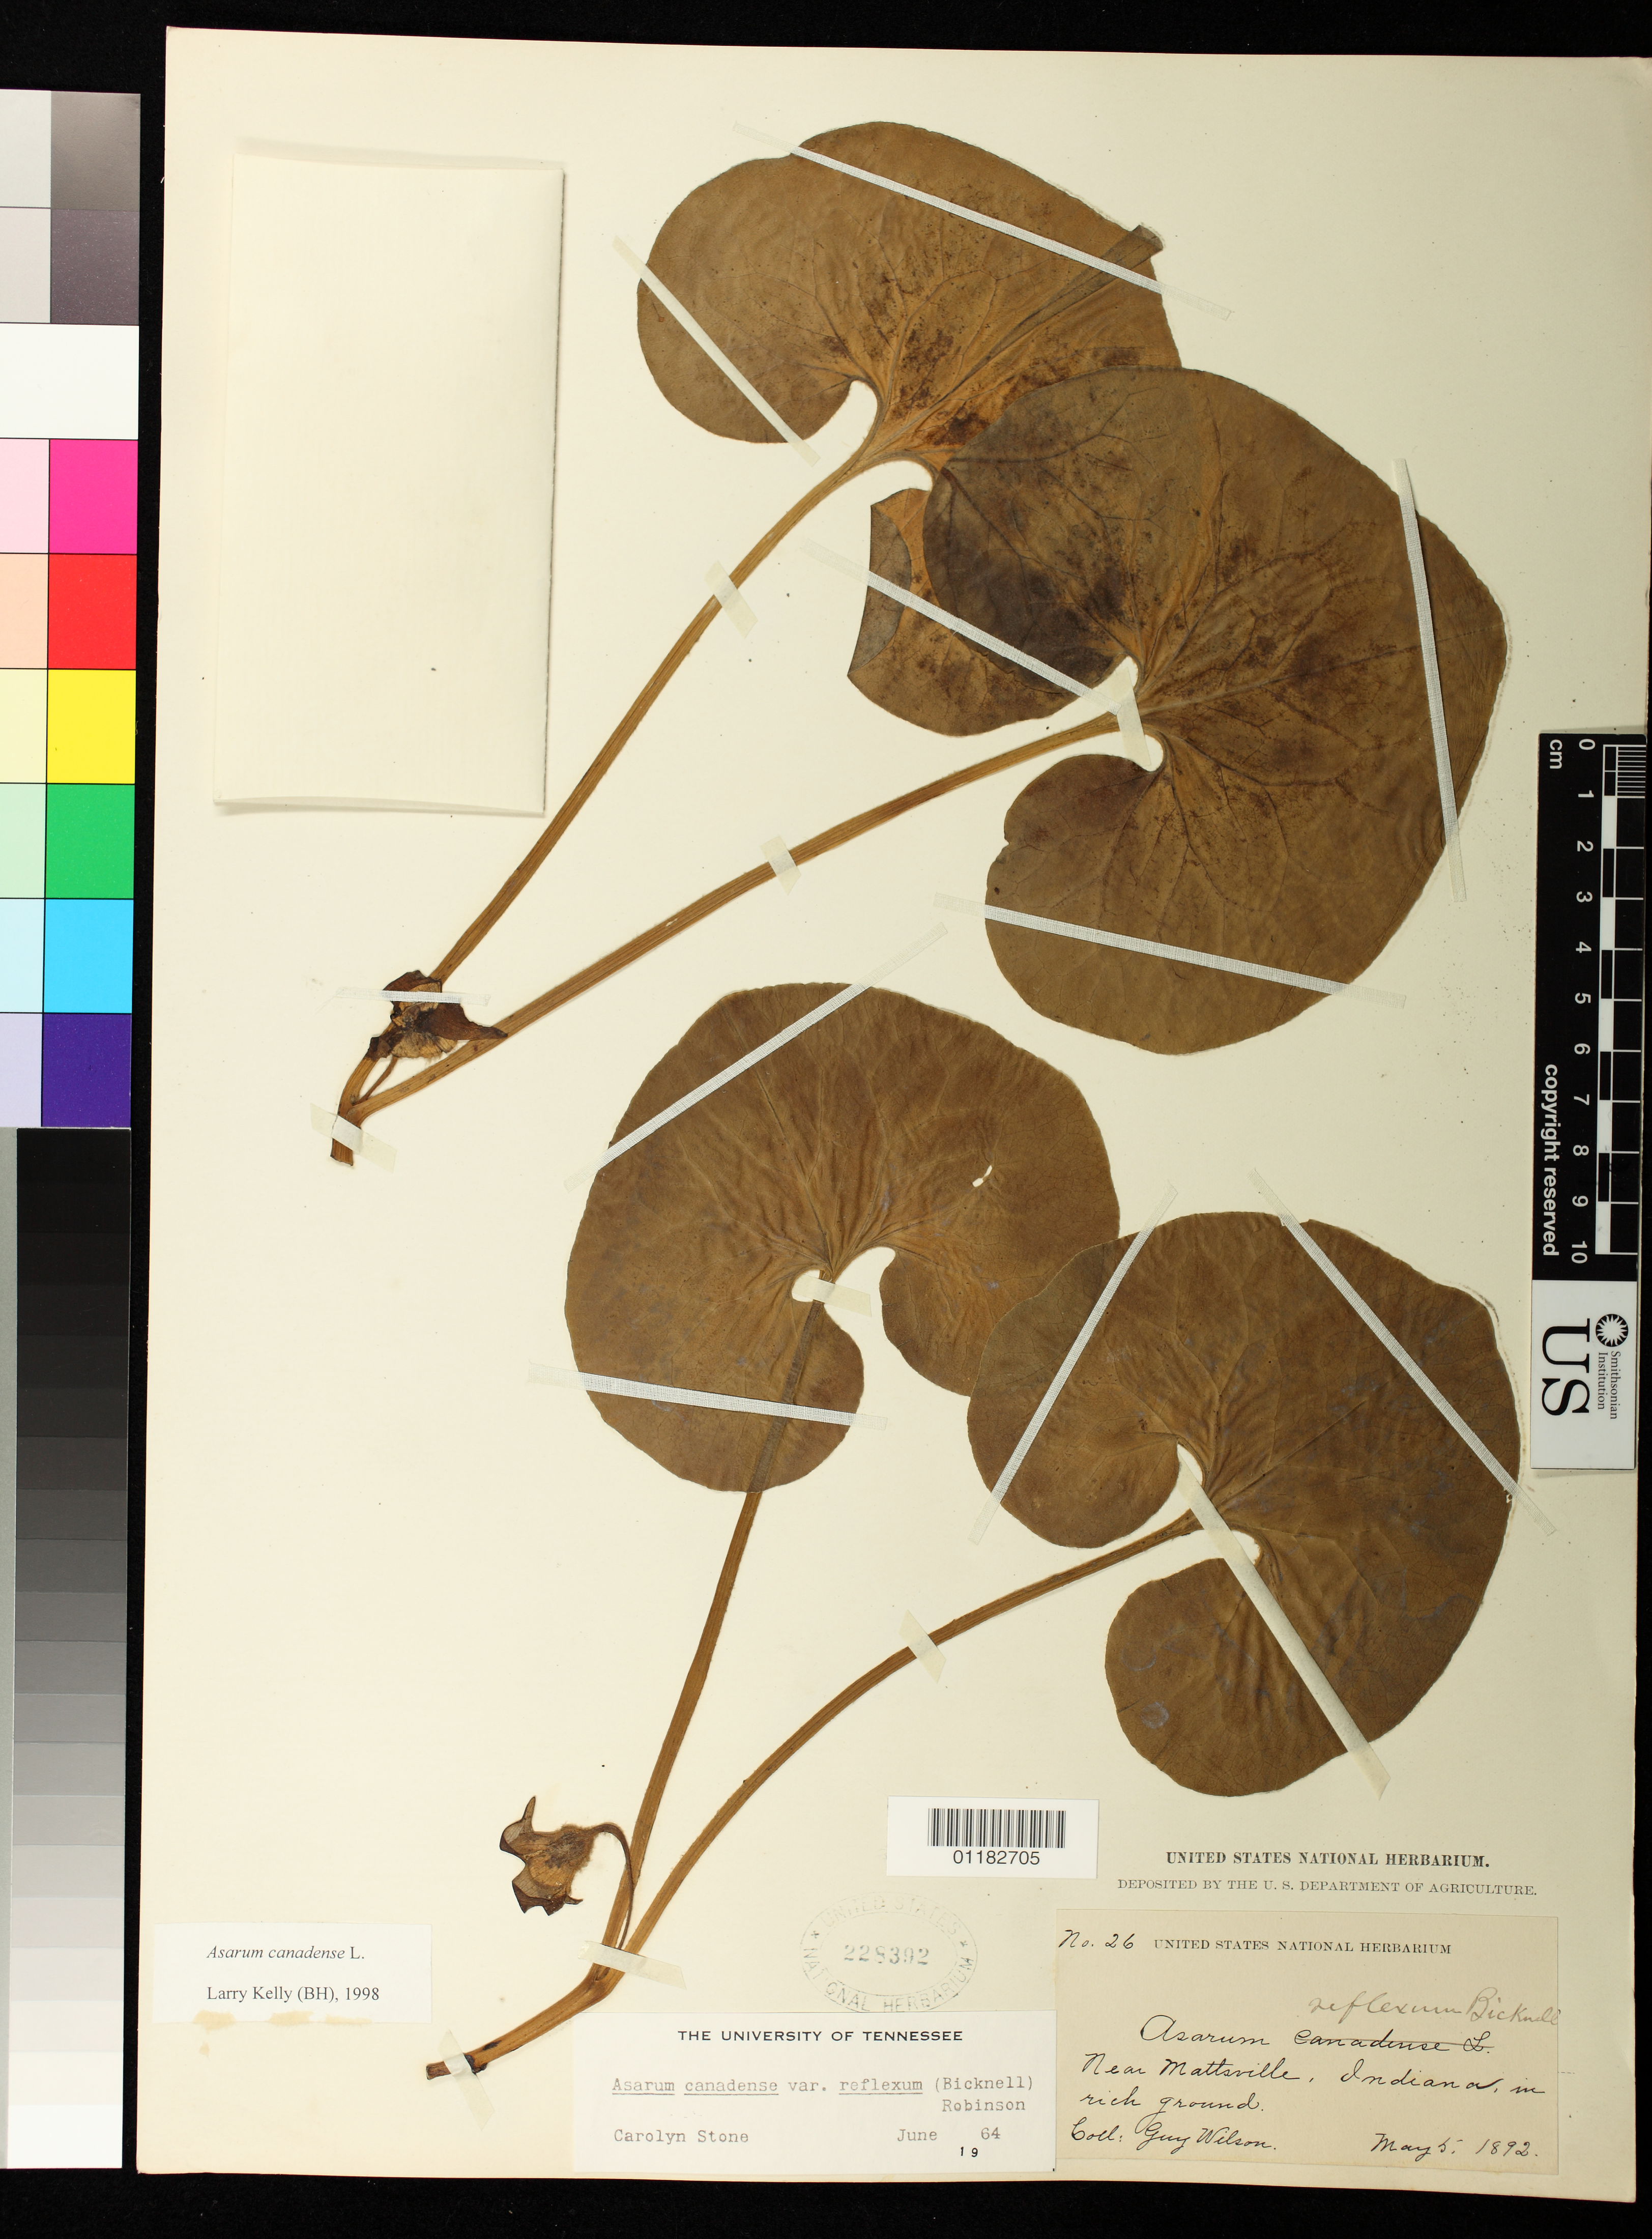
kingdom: Plantae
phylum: Tracheophyta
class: Magnoliopsida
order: Piperales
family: Aristolochiaceae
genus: Asarum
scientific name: Asarum canadense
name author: L.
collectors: G. Wilson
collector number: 26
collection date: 1892-05-05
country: United States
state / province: Indiana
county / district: Hamilton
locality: Near Mattsville, Hamilton County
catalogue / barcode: US 228392